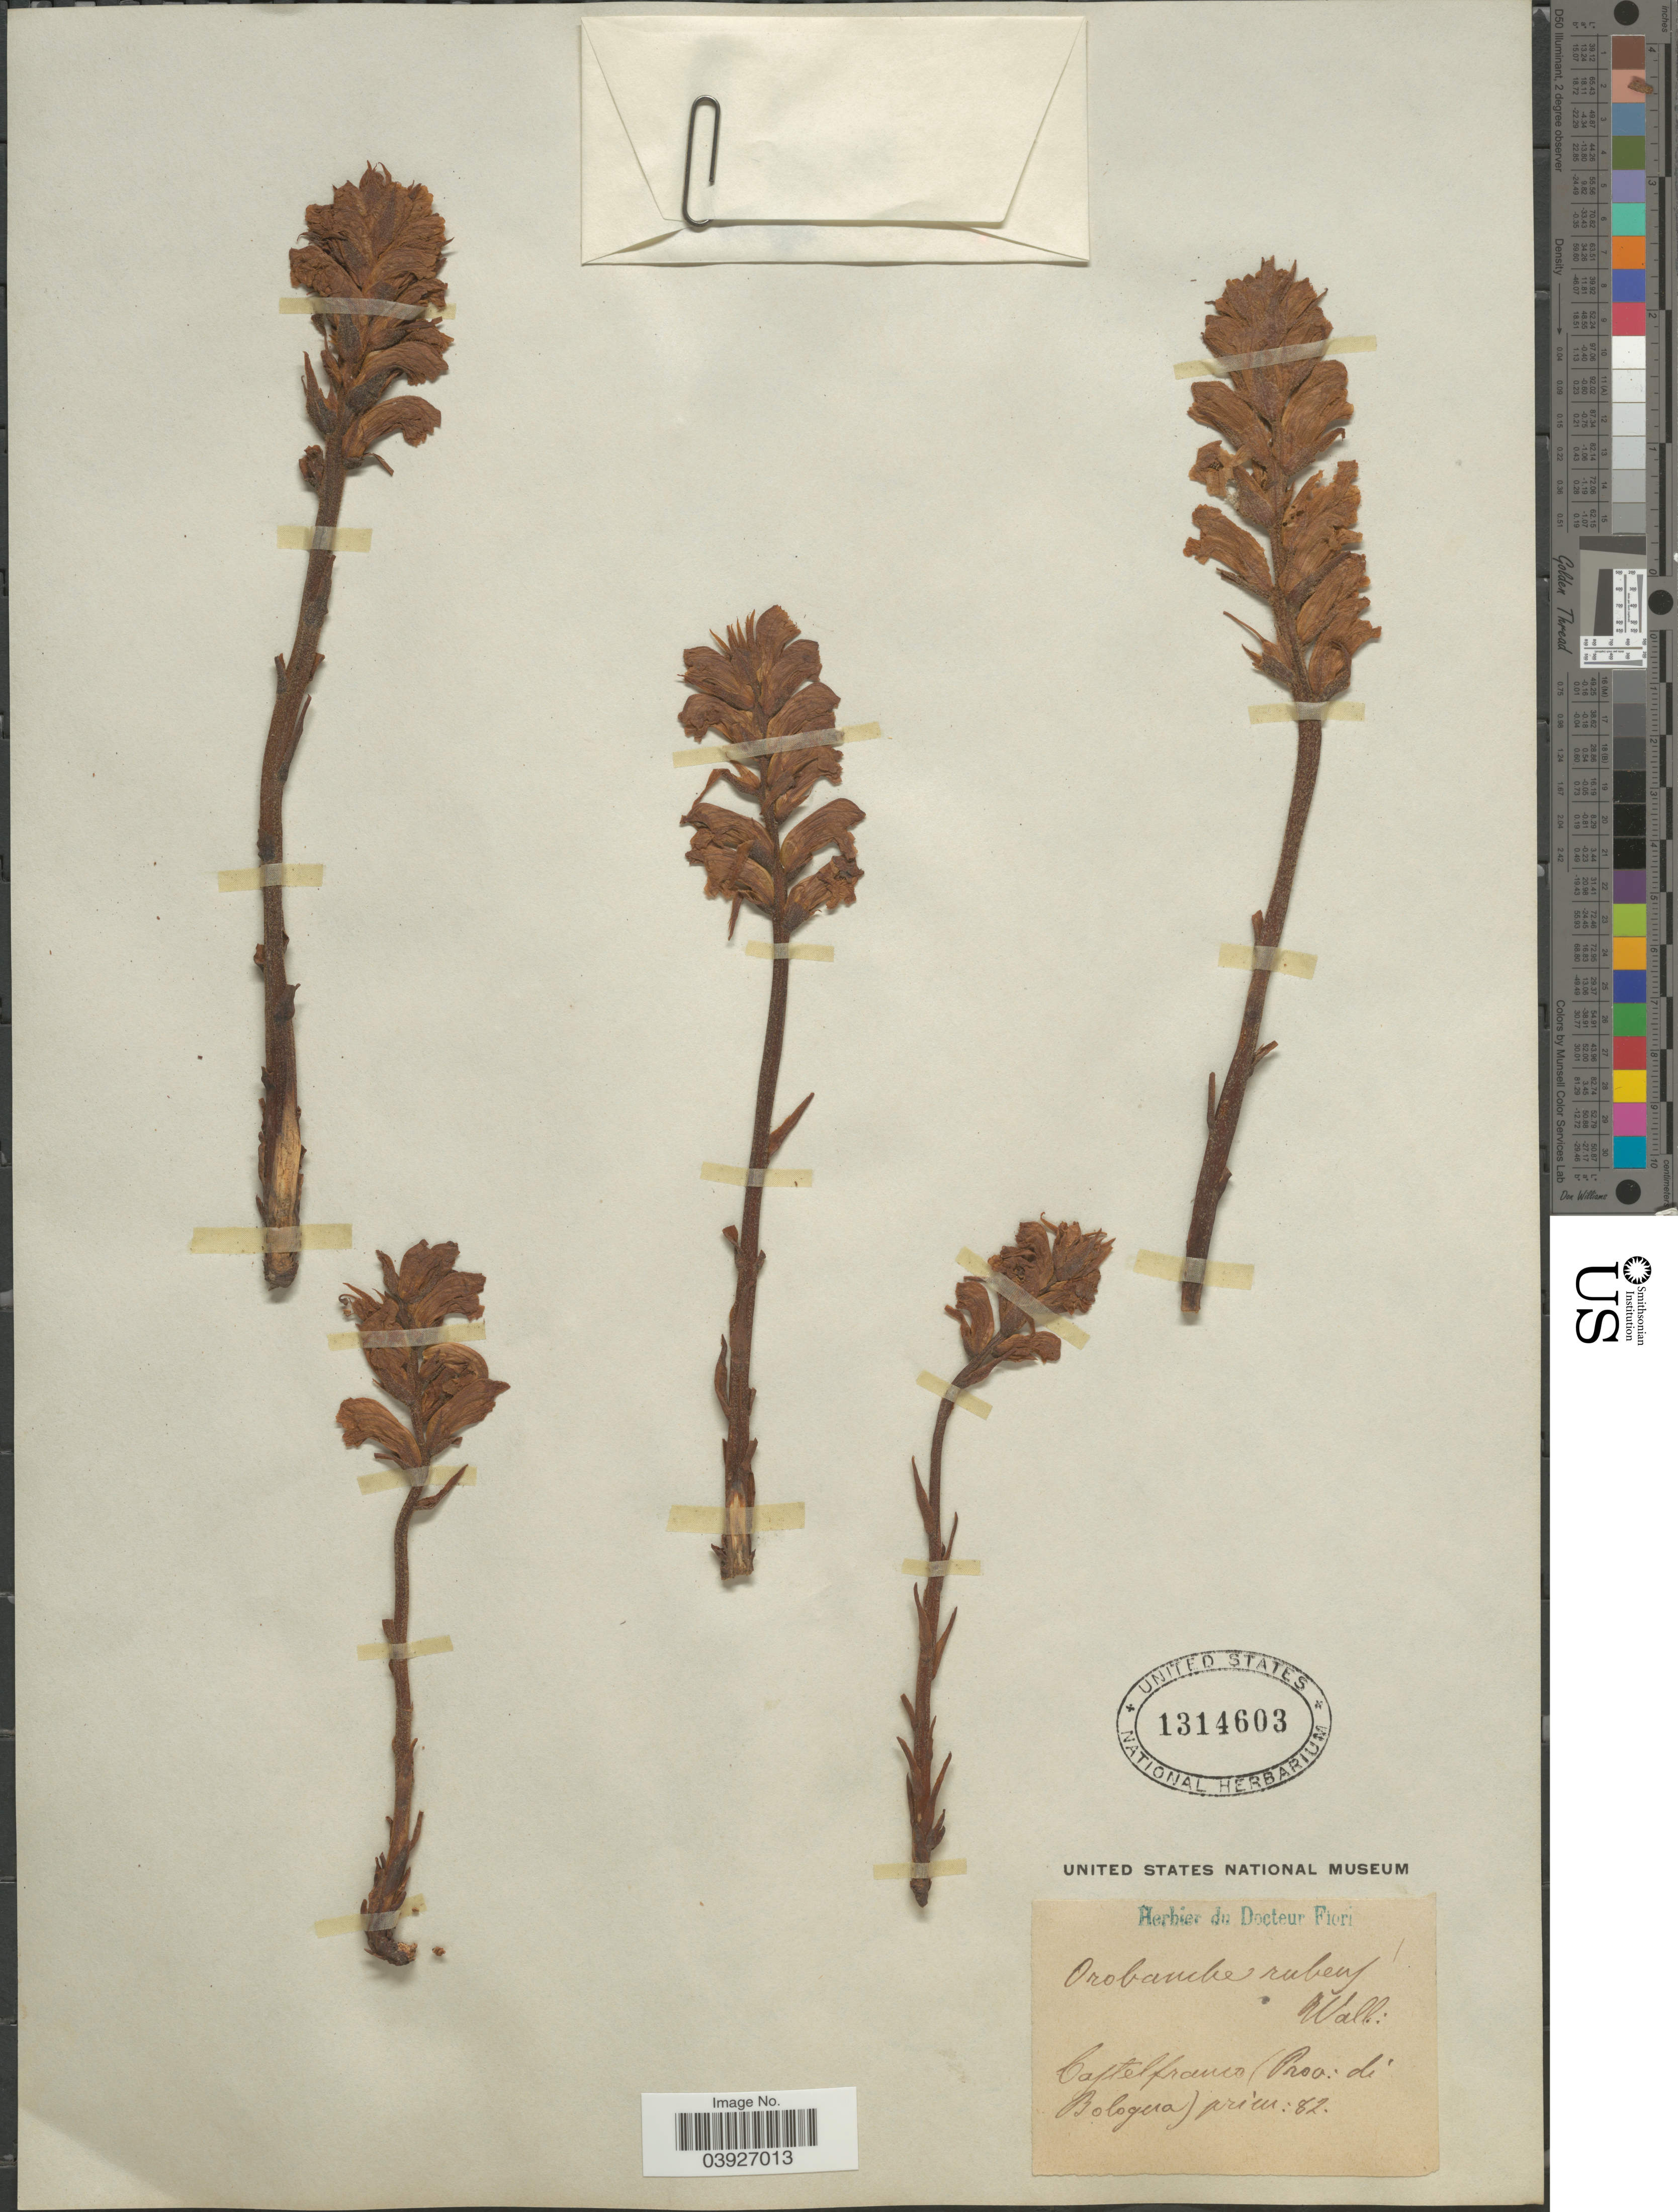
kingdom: Plantae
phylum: Tracheophyta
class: Magnoliopsida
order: Lamiales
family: Orobanchaceae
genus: Orobanche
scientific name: Orobanche rubens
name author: Wallr.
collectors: ex herb. Docteur Fiori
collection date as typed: prim: 82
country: Italy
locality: Castelfranco (Prov: di Bologna).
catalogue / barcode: US 1314603